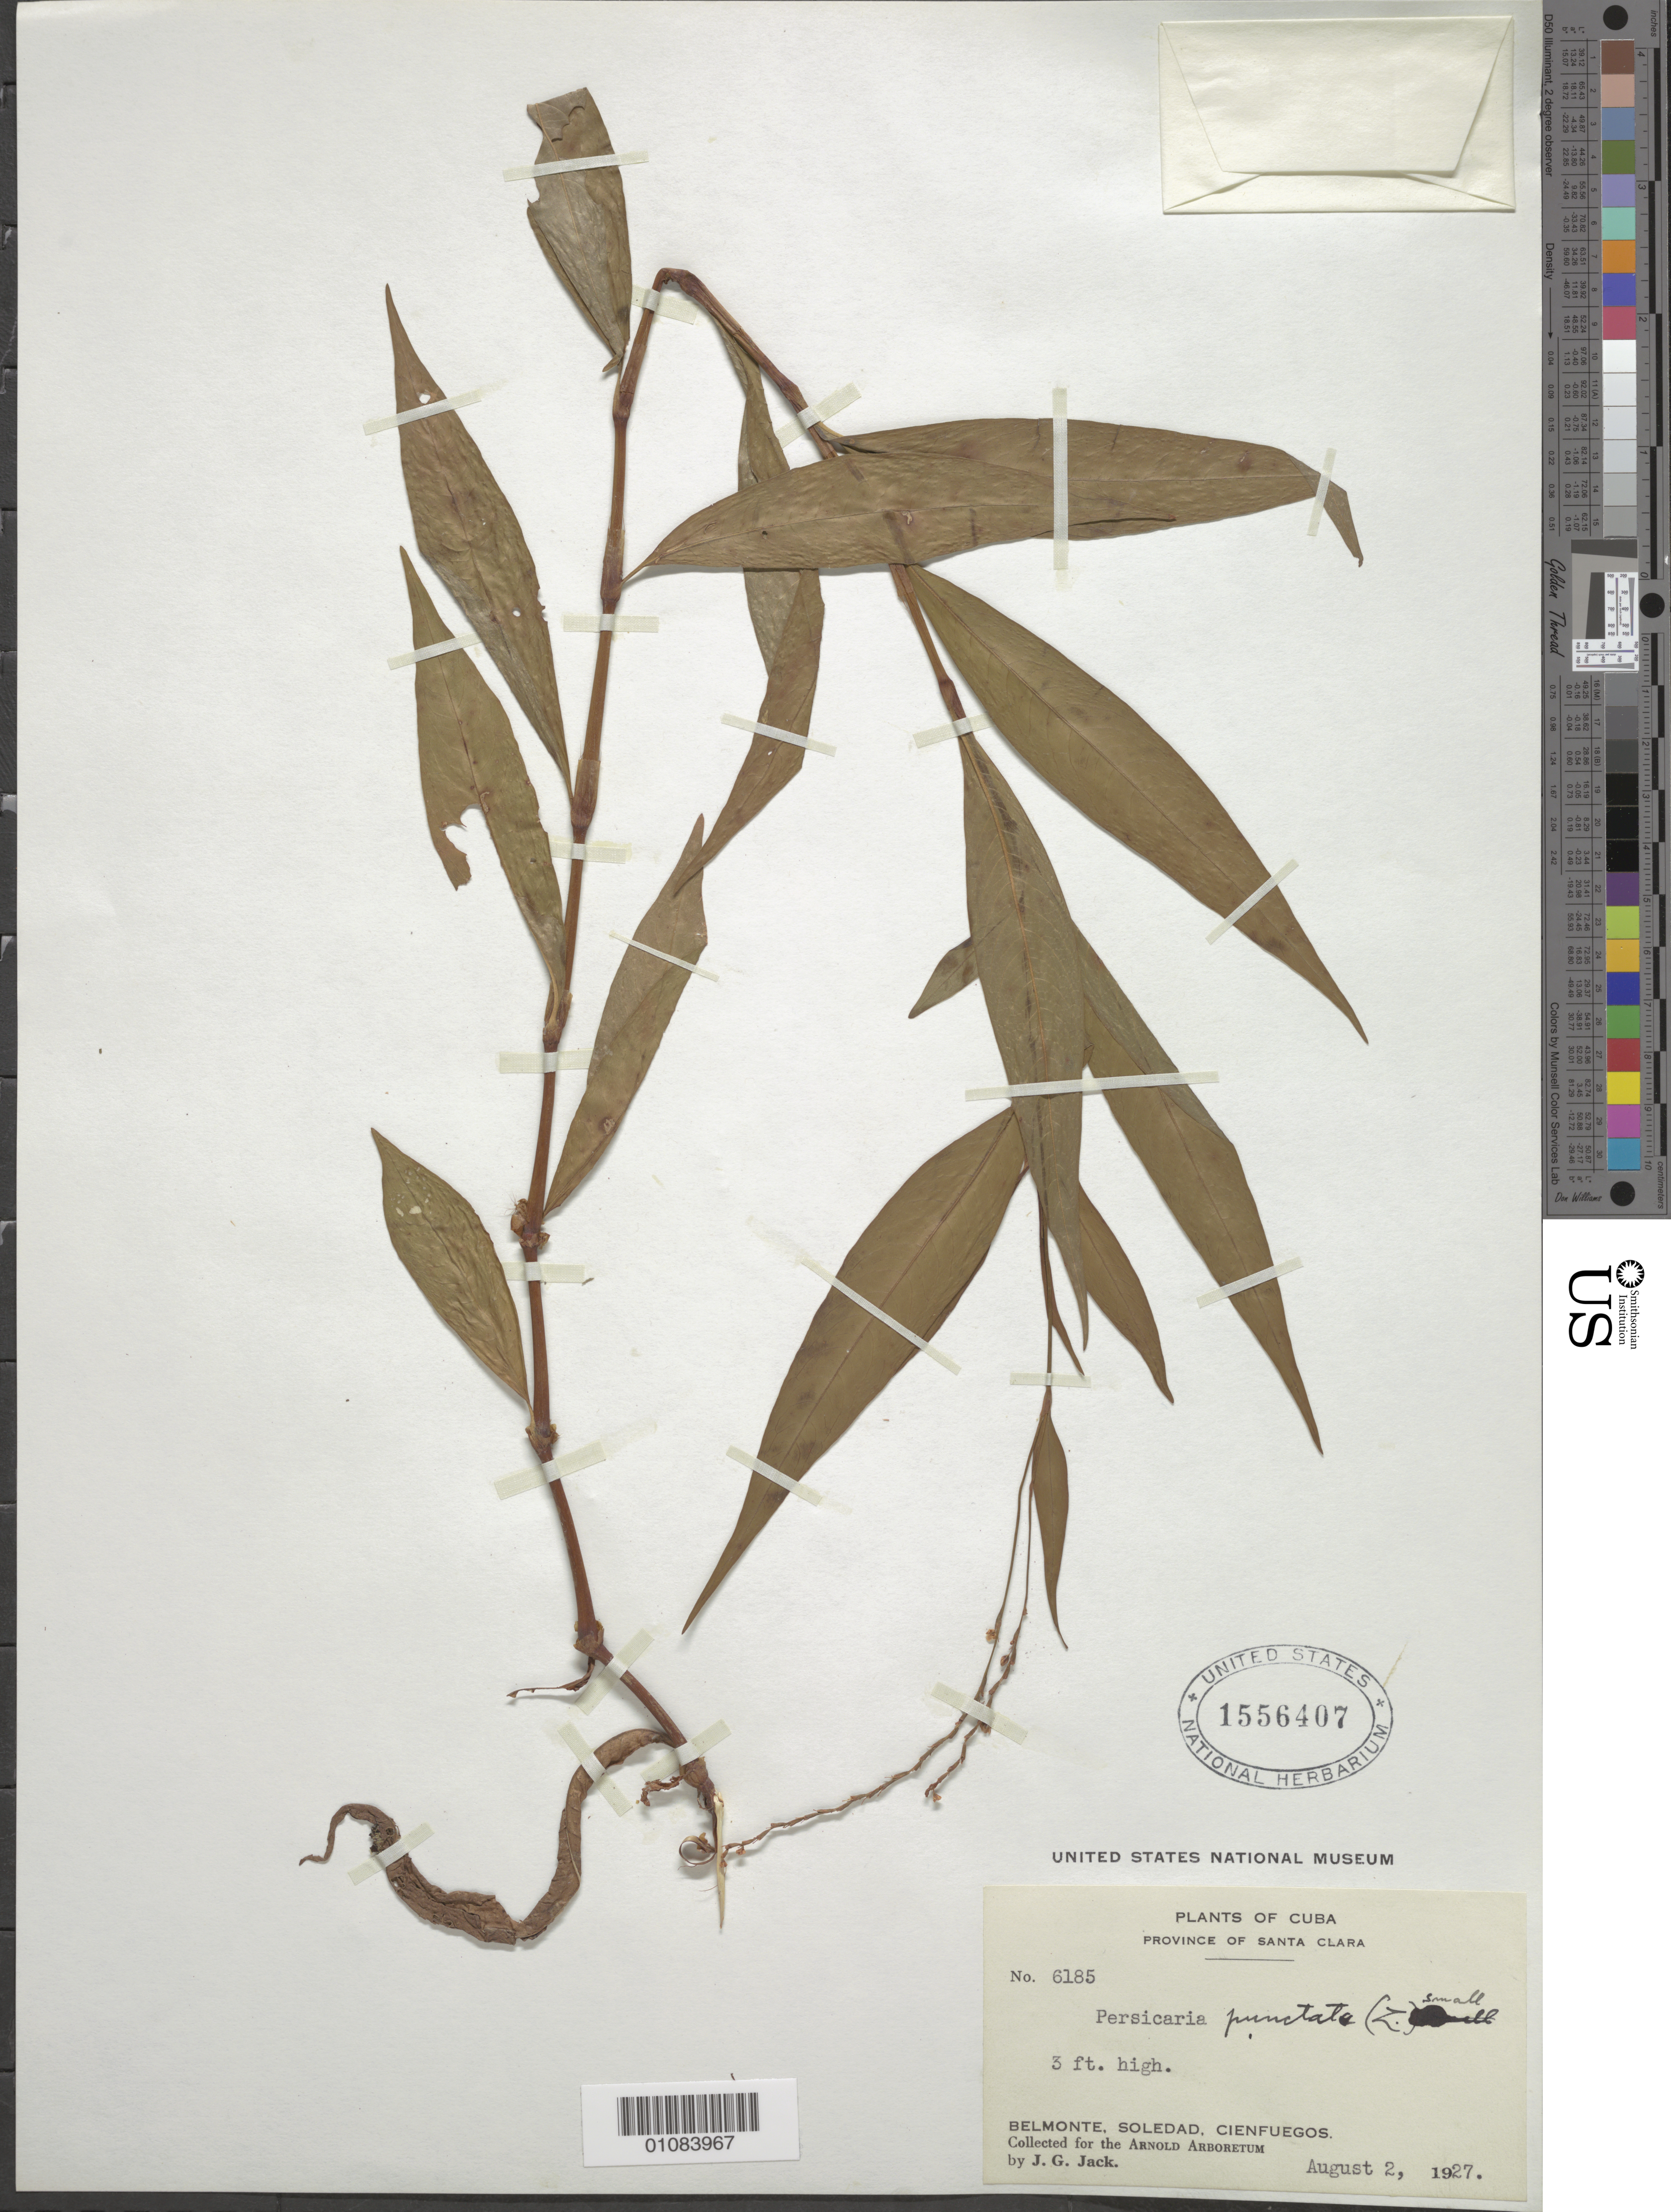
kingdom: Plantae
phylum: Tracheophyta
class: Magnoliopsida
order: Caryophyllales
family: Polygonaceae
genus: Polygonum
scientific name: Polygonum punctatum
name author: Elliott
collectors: J. G. Jack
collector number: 6185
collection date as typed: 02 Aug 1927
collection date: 1927-08-02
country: Cuba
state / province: Cienfuegos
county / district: Cienfuegos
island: Cuba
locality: Belmonte, Soledad, Cienfuegos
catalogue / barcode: US 1556407